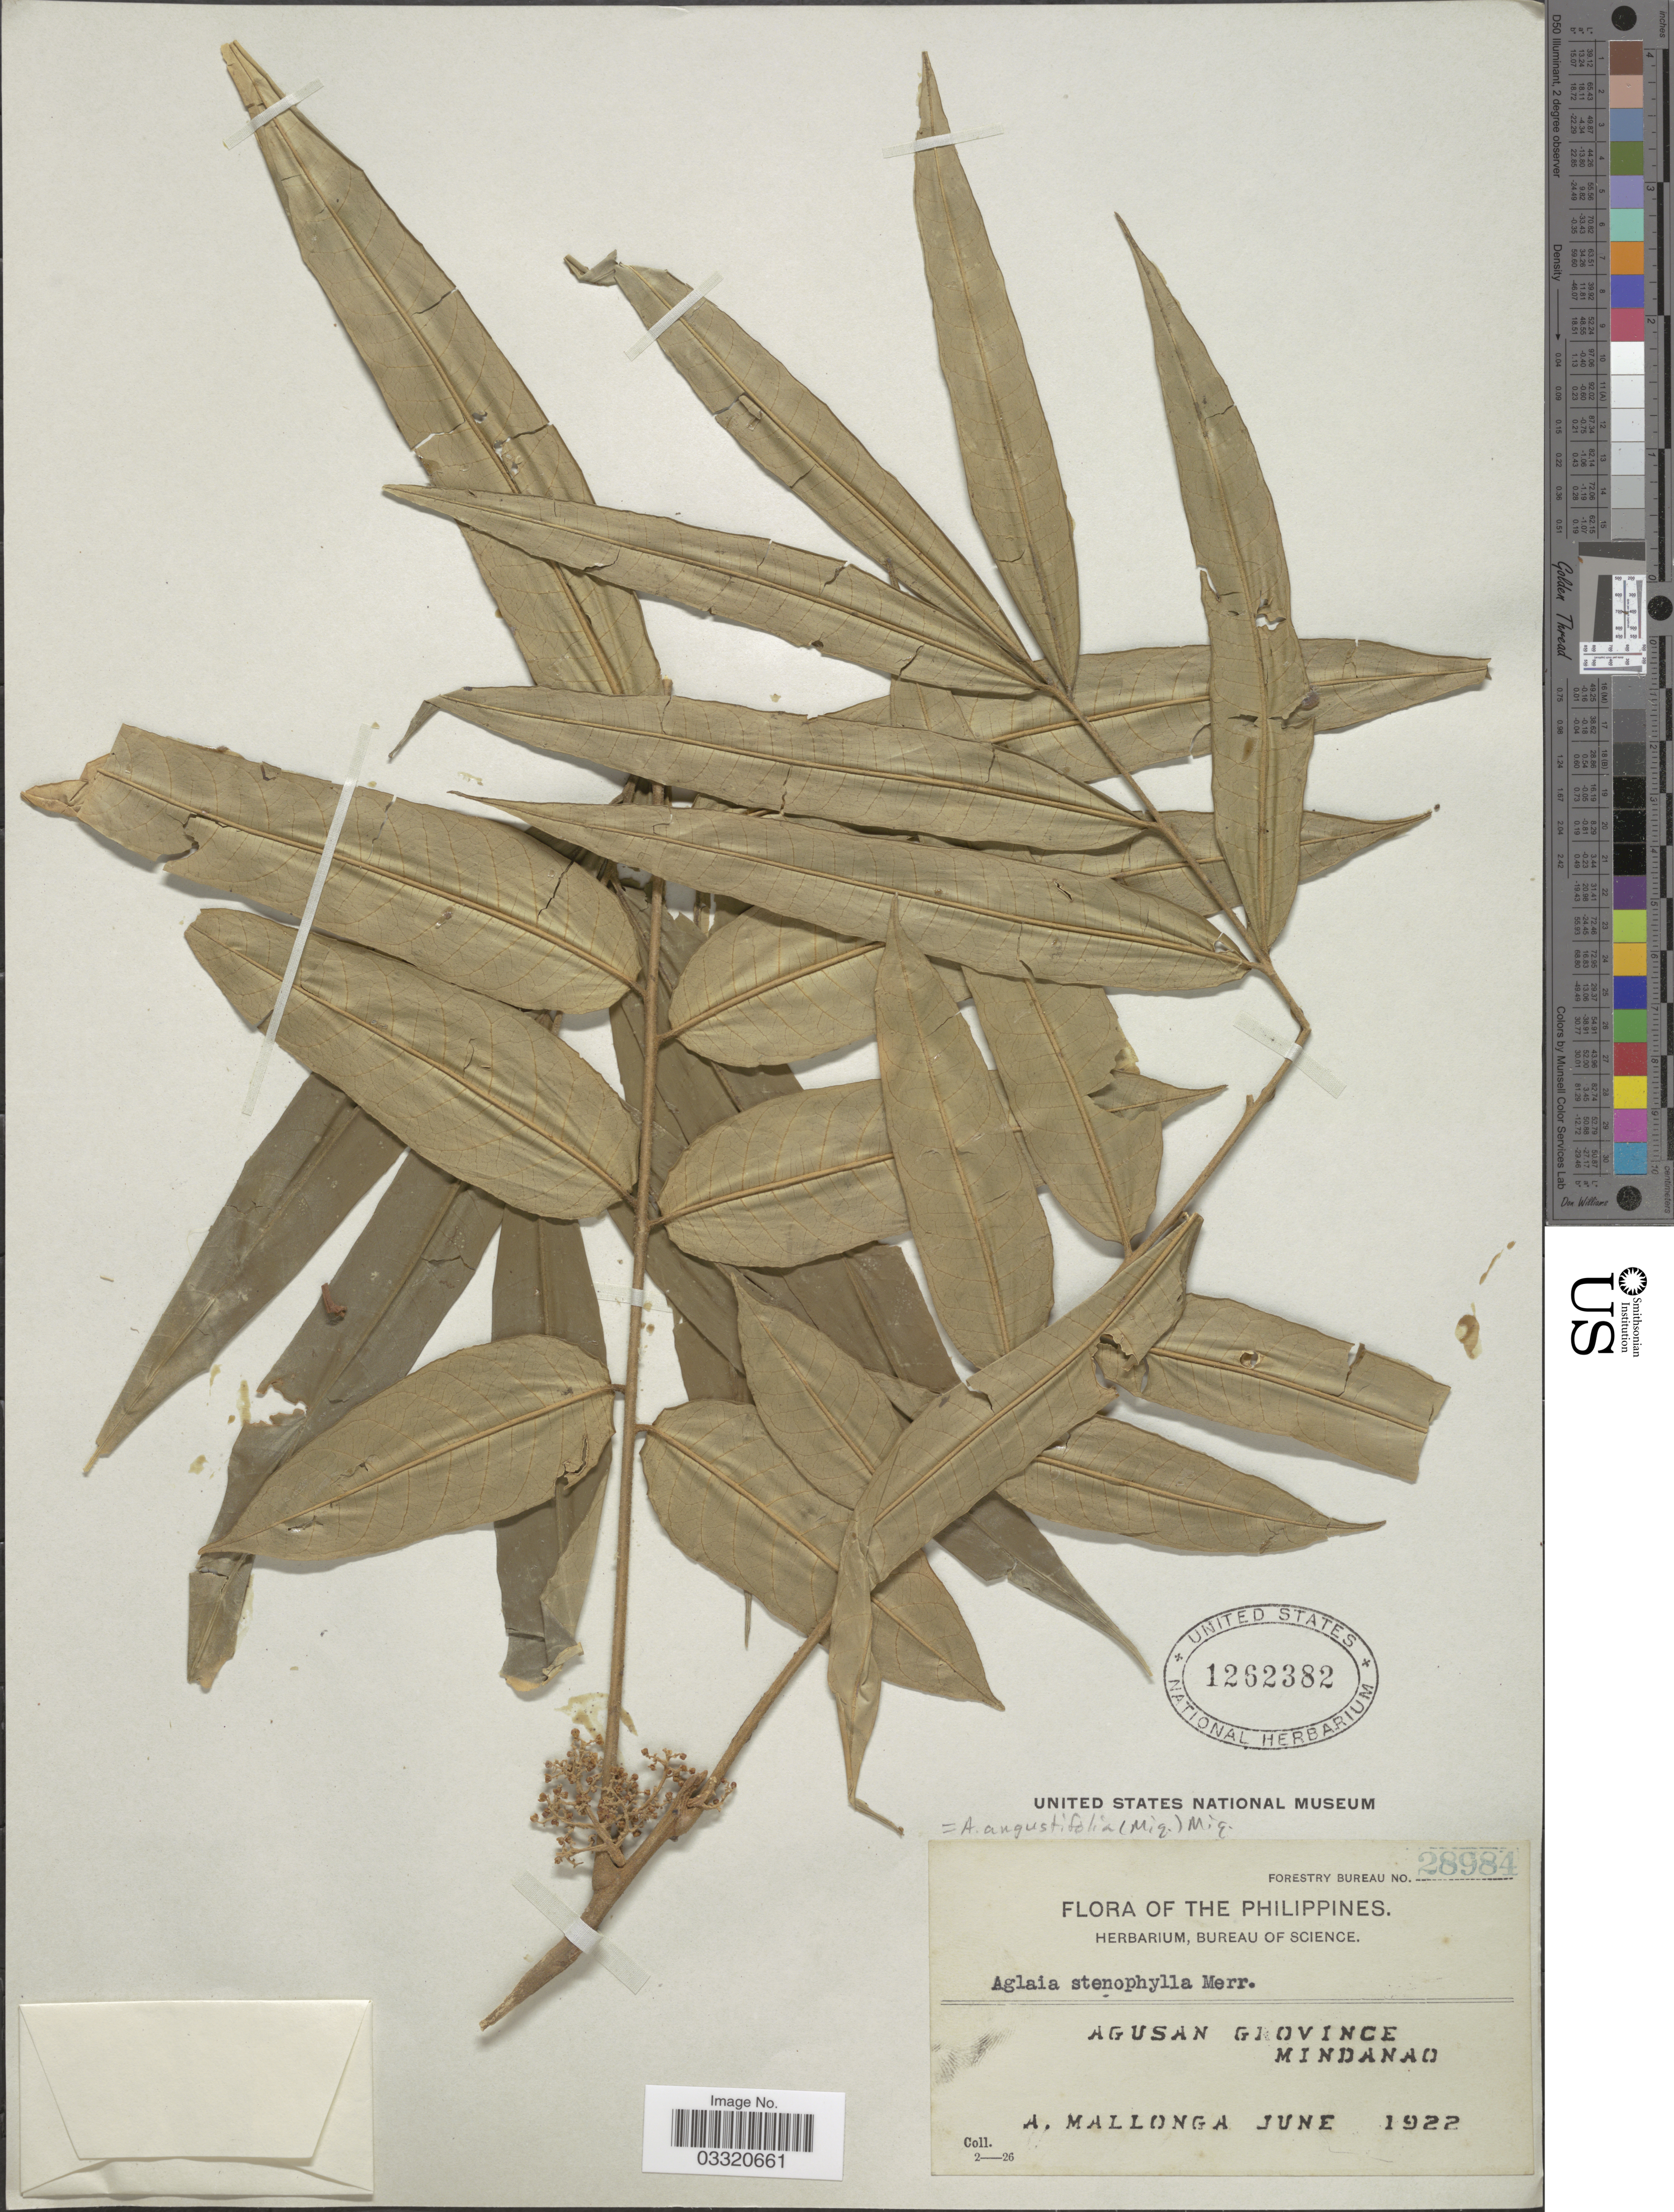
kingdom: Plantae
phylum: Tracheophyta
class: Magnoliopsida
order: Sapindales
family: Meliaceae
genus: Aglaia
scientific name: Aglaia angustifolia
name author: (Miq.) Miq.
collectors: A. Mallonga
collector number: Forestry Bureau 28984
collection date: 1922-06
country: Philippines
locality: Agusan Grovince. Mindanao.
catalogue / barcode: US 1262382